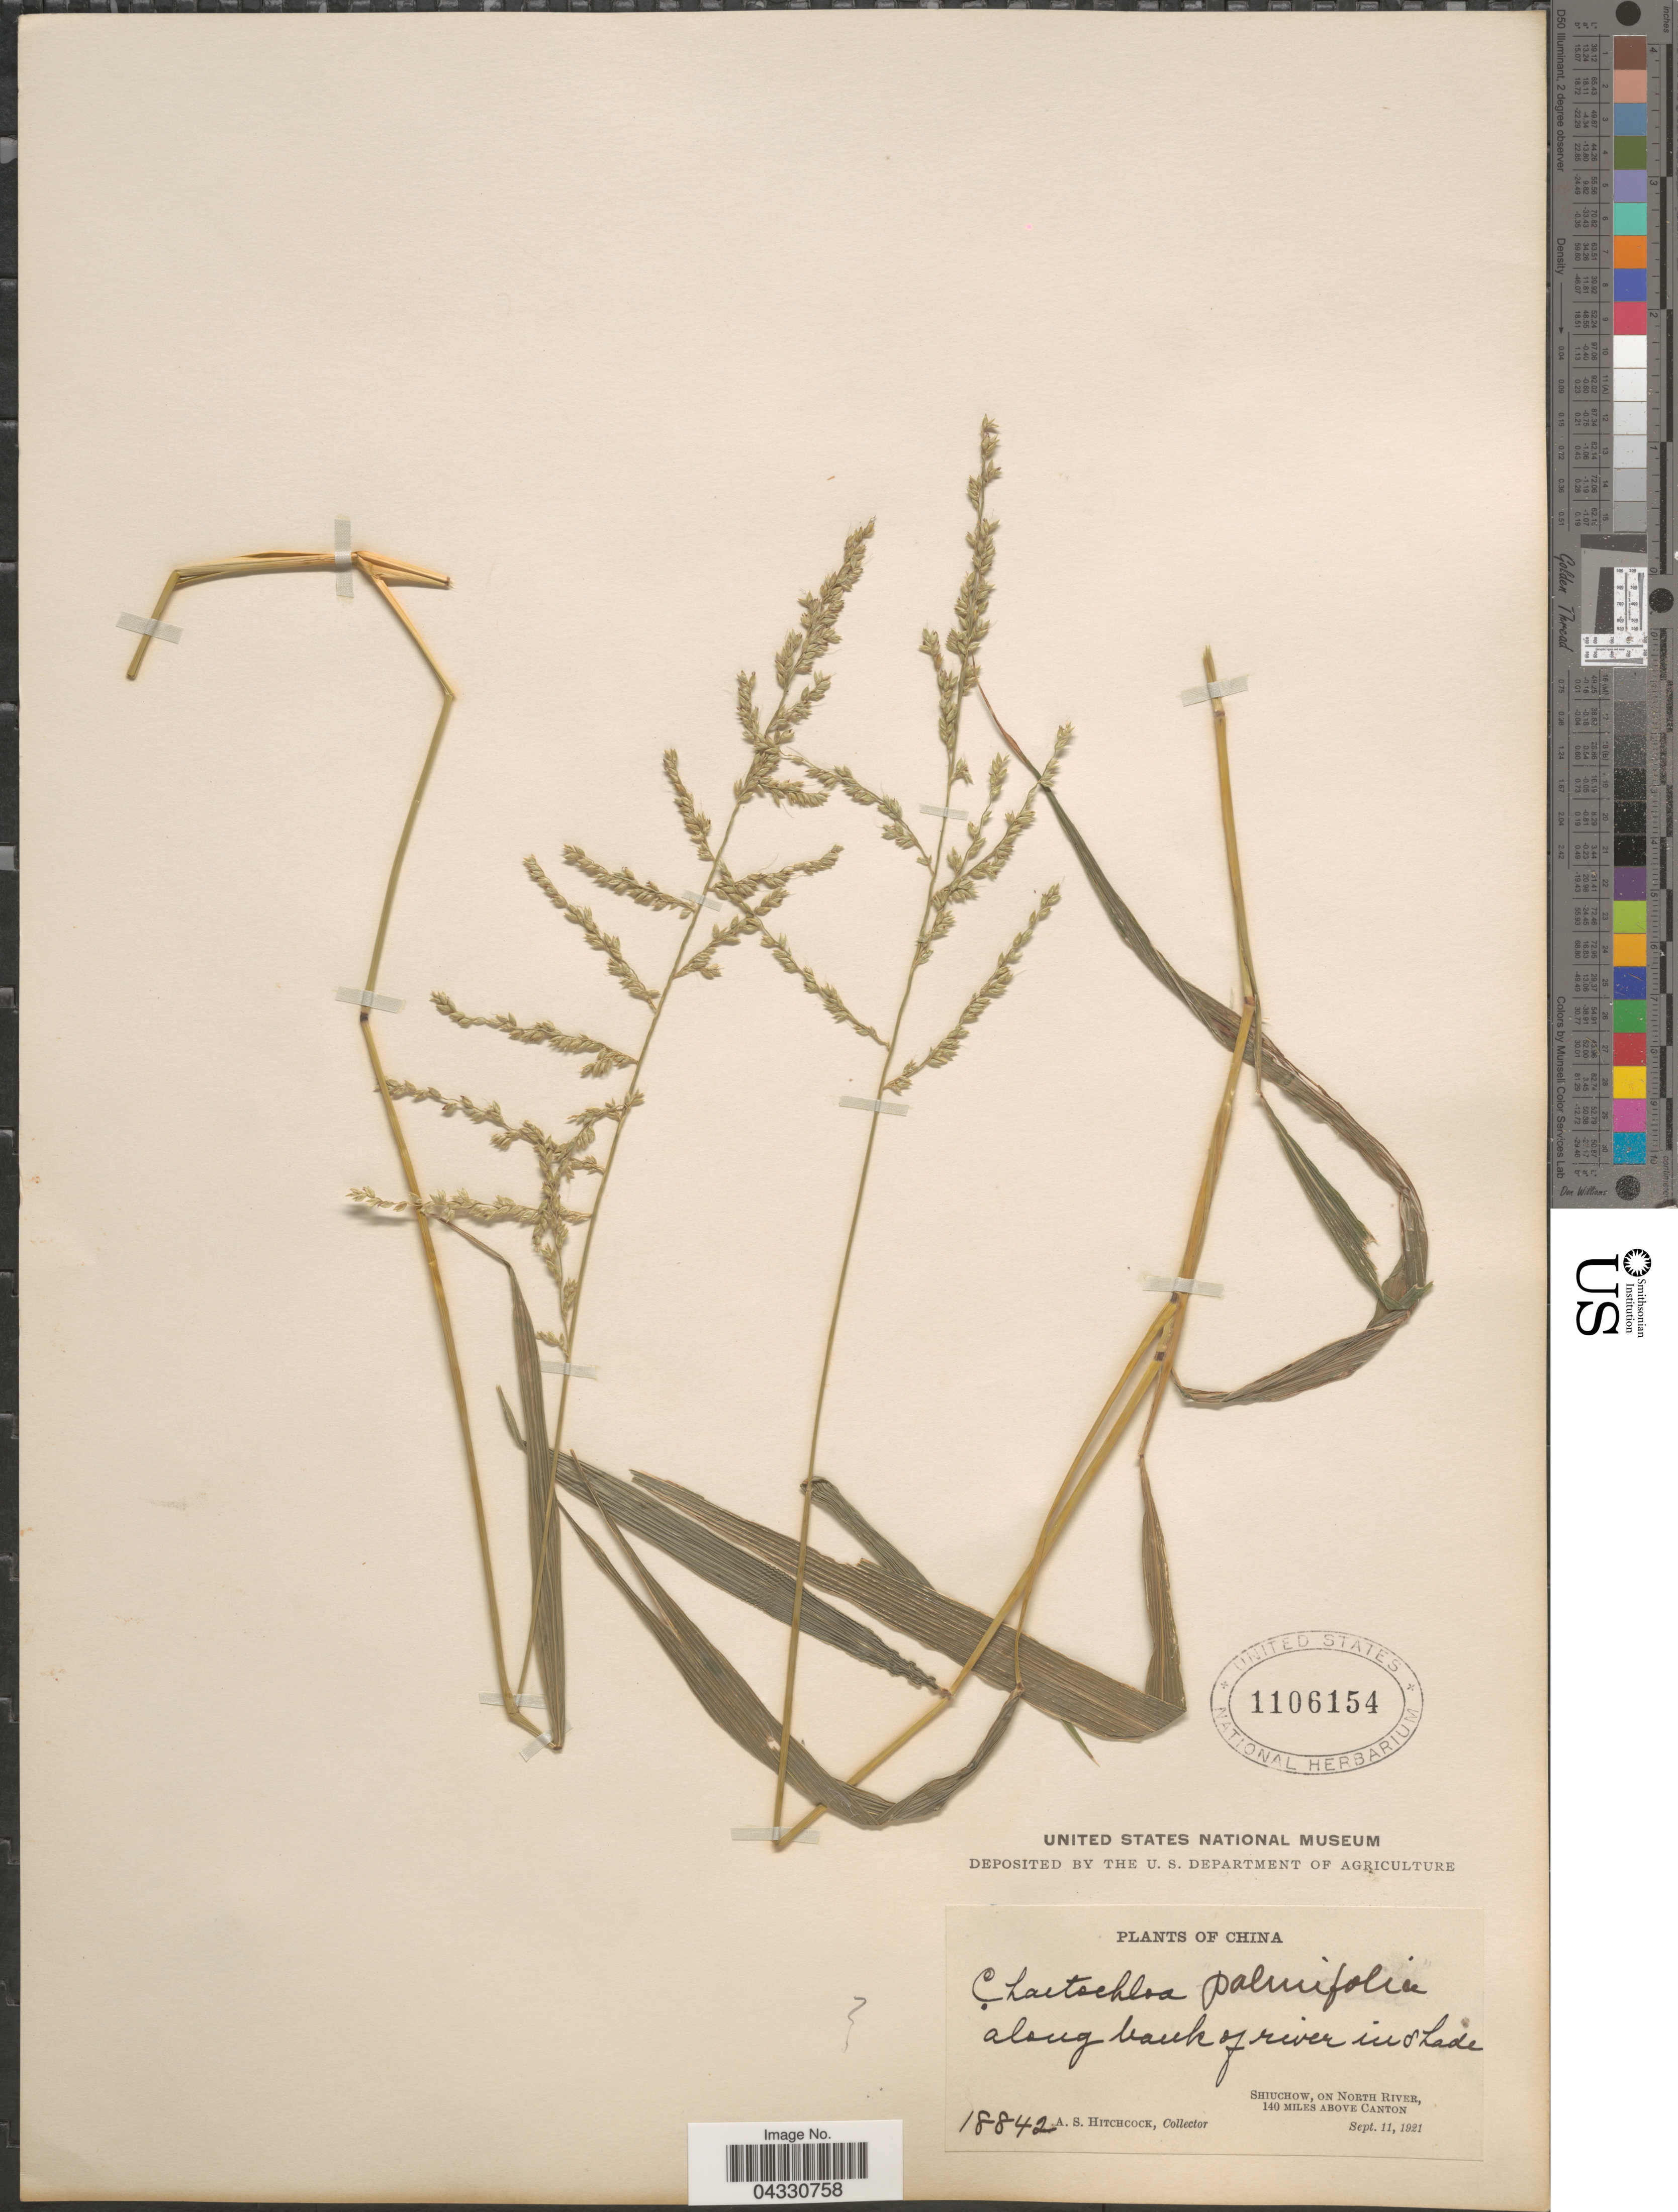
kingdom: Plantae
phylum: Tracheophyta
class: Liliopsida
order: Poales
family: Poaceae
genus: Setaria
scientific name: Setaria sp.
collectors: A. S. Hitchcock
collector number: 18842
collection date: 1921-09-11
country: China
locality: Shiuchow, on North River, 140 miles above Canton.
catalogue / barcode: US 1106154